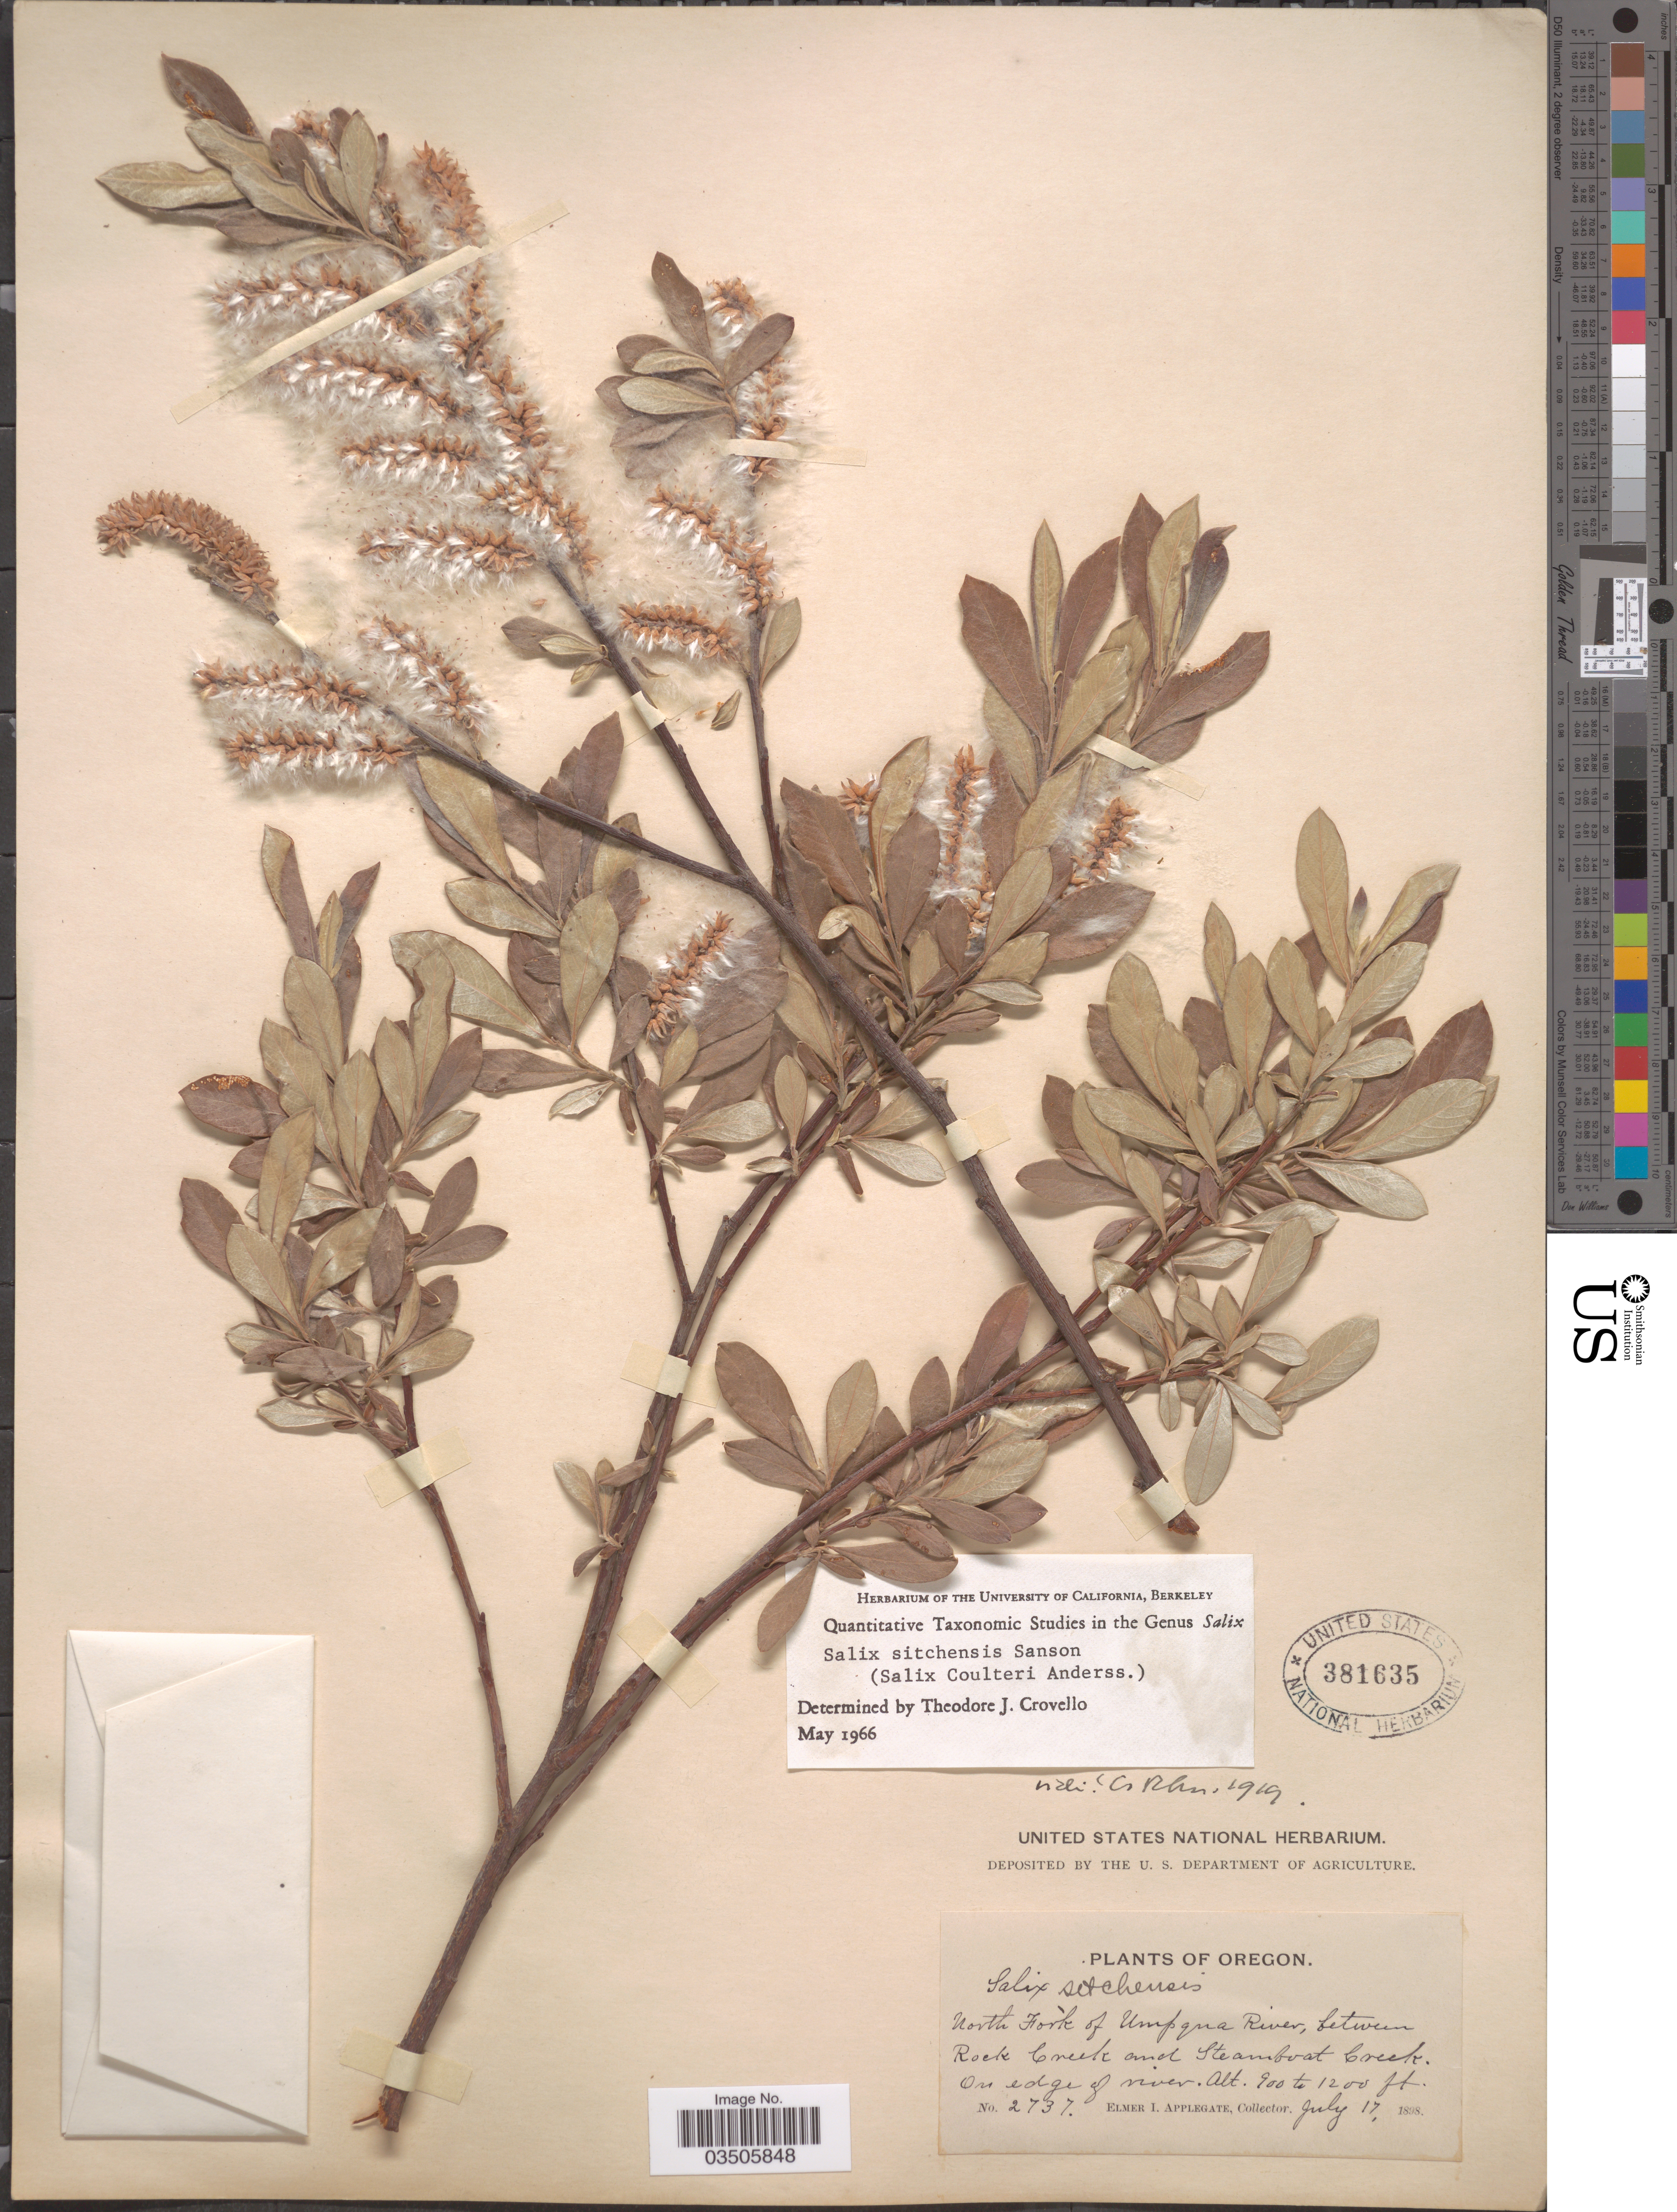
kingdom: Plantae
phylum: Tracheophyta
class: Magnoliopsida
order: Malpighiales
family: Salicaceae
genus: Salix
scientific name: Salix sitchensis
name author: Sanson ex Bong.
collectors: E. I. Applegate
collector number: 2737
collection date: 1898-07-17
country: United States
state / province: Oregon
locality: North Fork of Umpqua River, between Rock Creek and Steamboat Creek. On edge of river.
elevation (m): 274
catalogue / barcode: US 381635